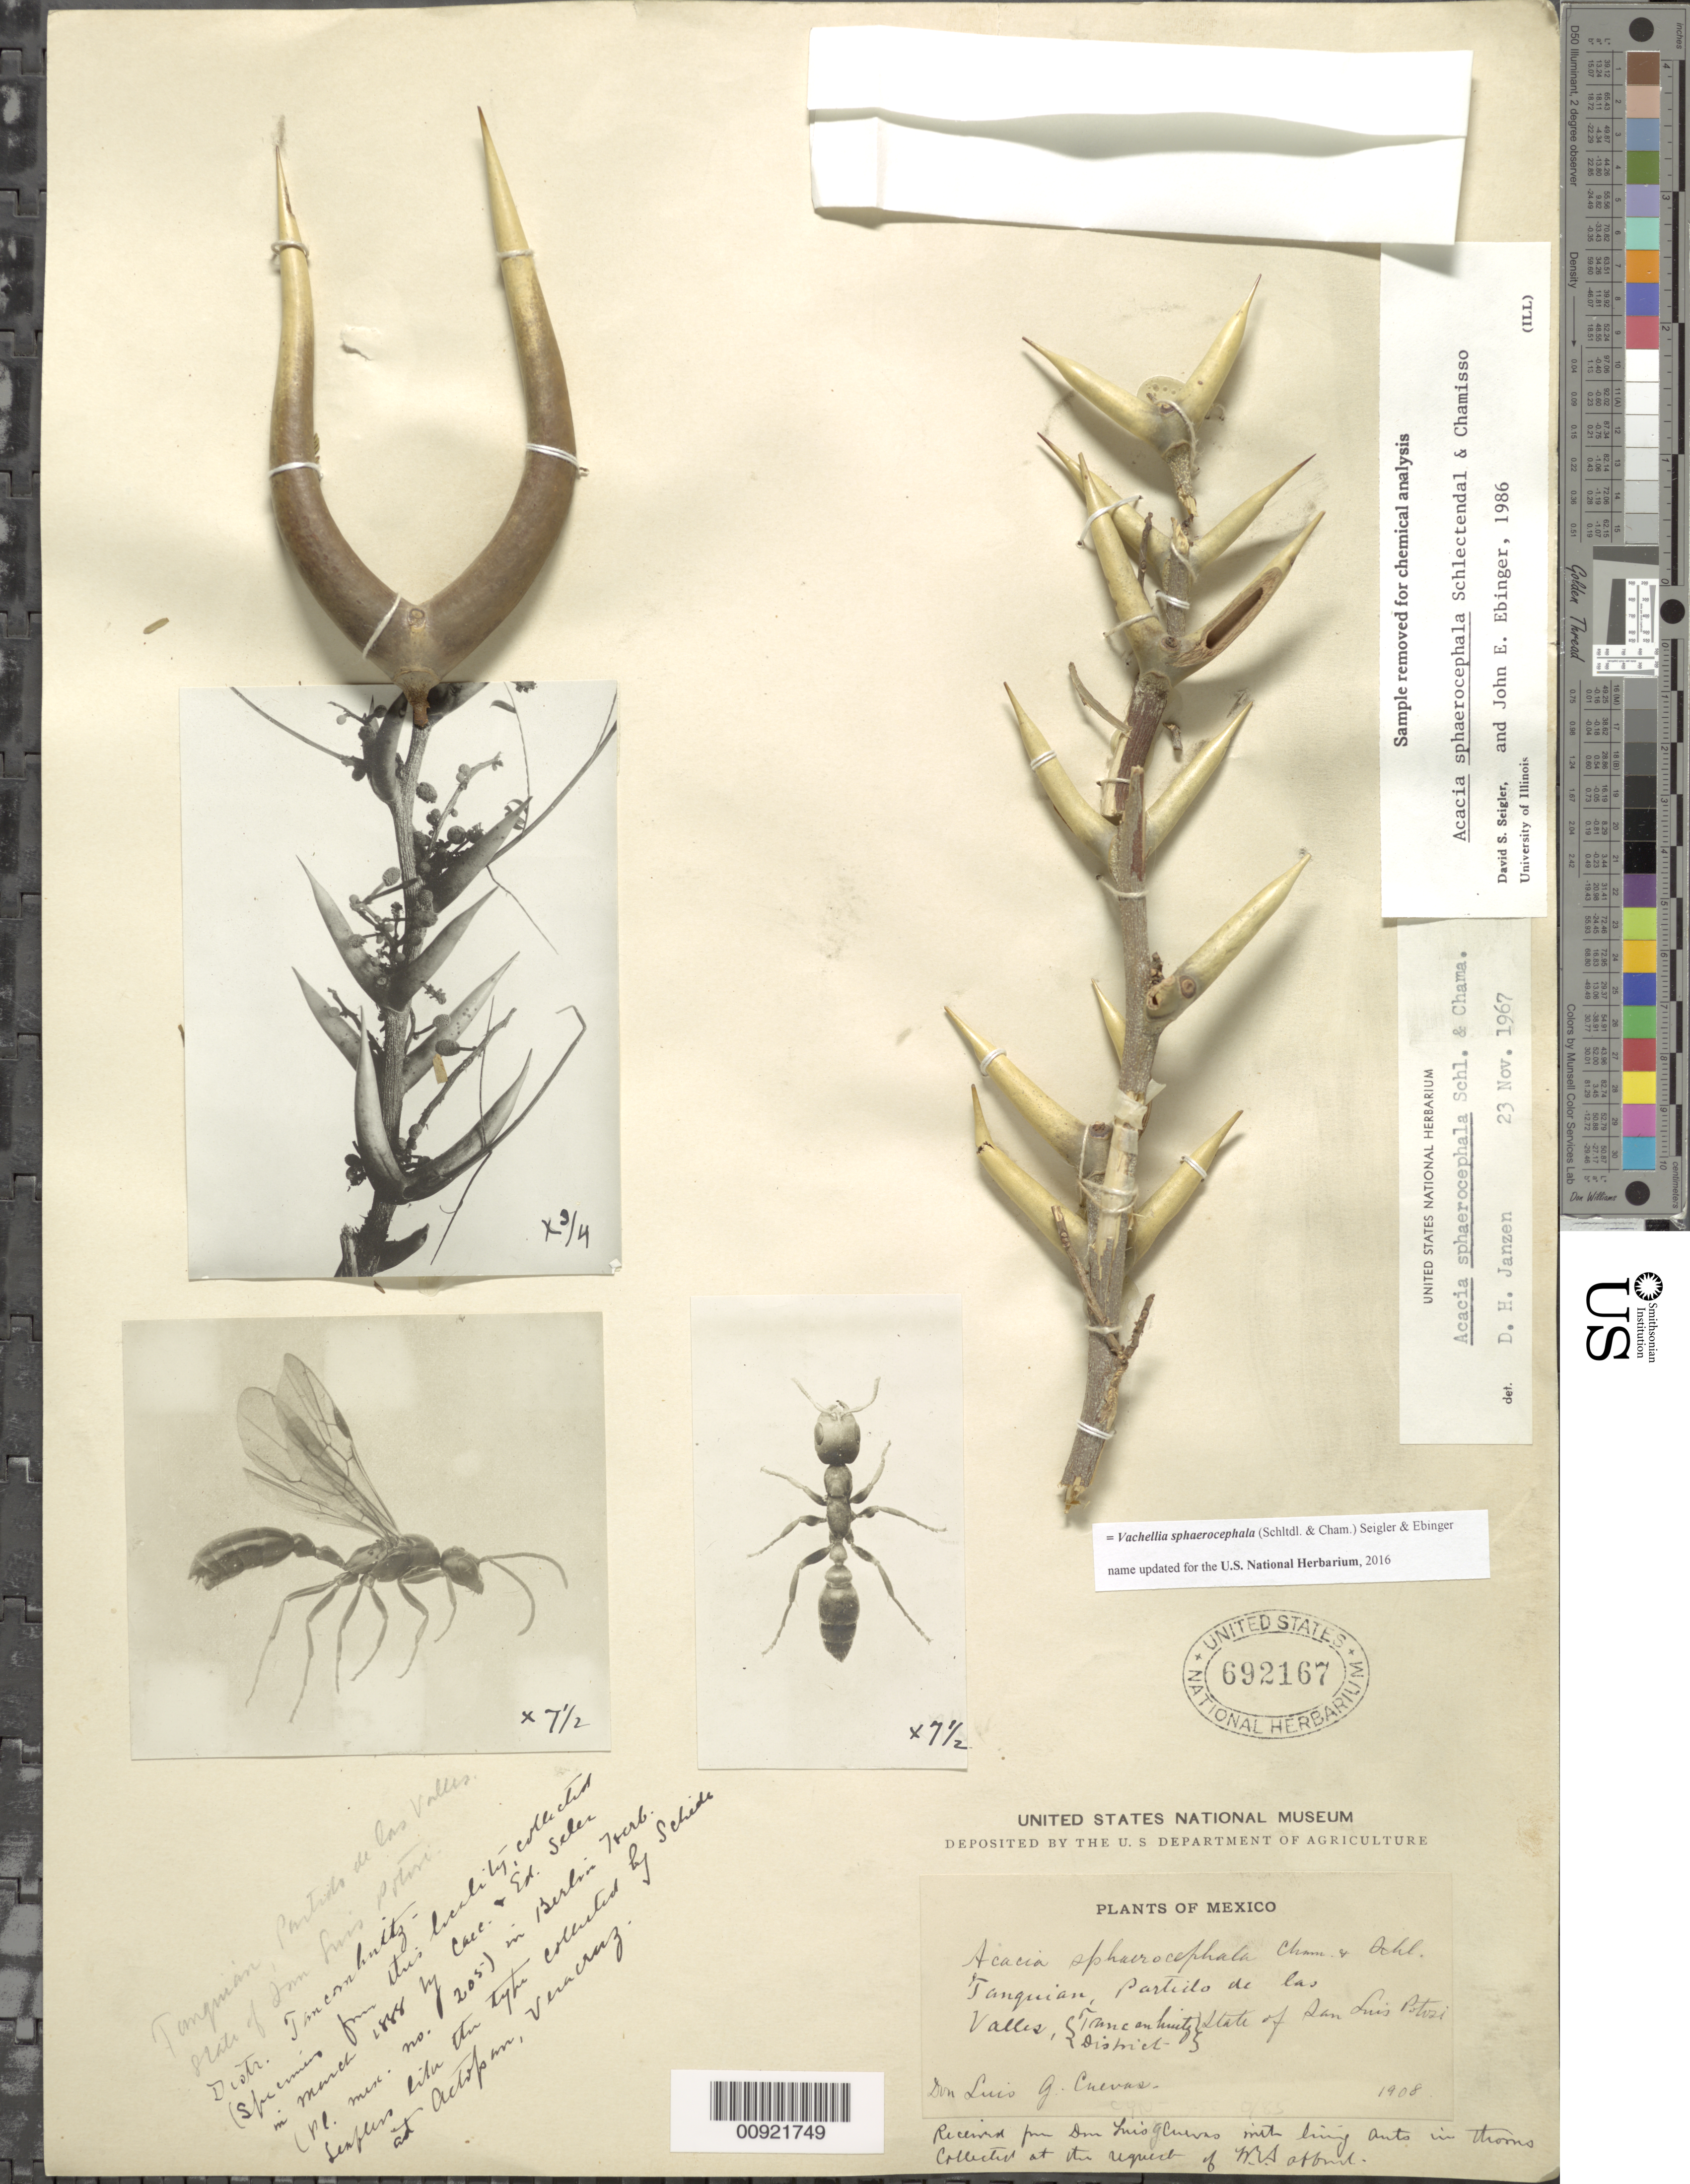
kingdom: Plantae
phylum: Tracheophyta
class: Magnoliopsida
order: Fabales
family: Fabaceae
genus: Vachellia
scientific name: Vachellia sphaerocephala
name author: (Cham. & Schltdl.) Seigler & Ebinger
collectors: Cuevas, L. G.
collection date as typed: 1908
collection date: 1908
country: Mexico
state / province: San Luis Potosí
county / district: Tancanhuitz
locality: Tanquian, Partido de las Valles, Tancanhuitz District, State of San Luis Potosí.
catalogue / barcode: US 692167